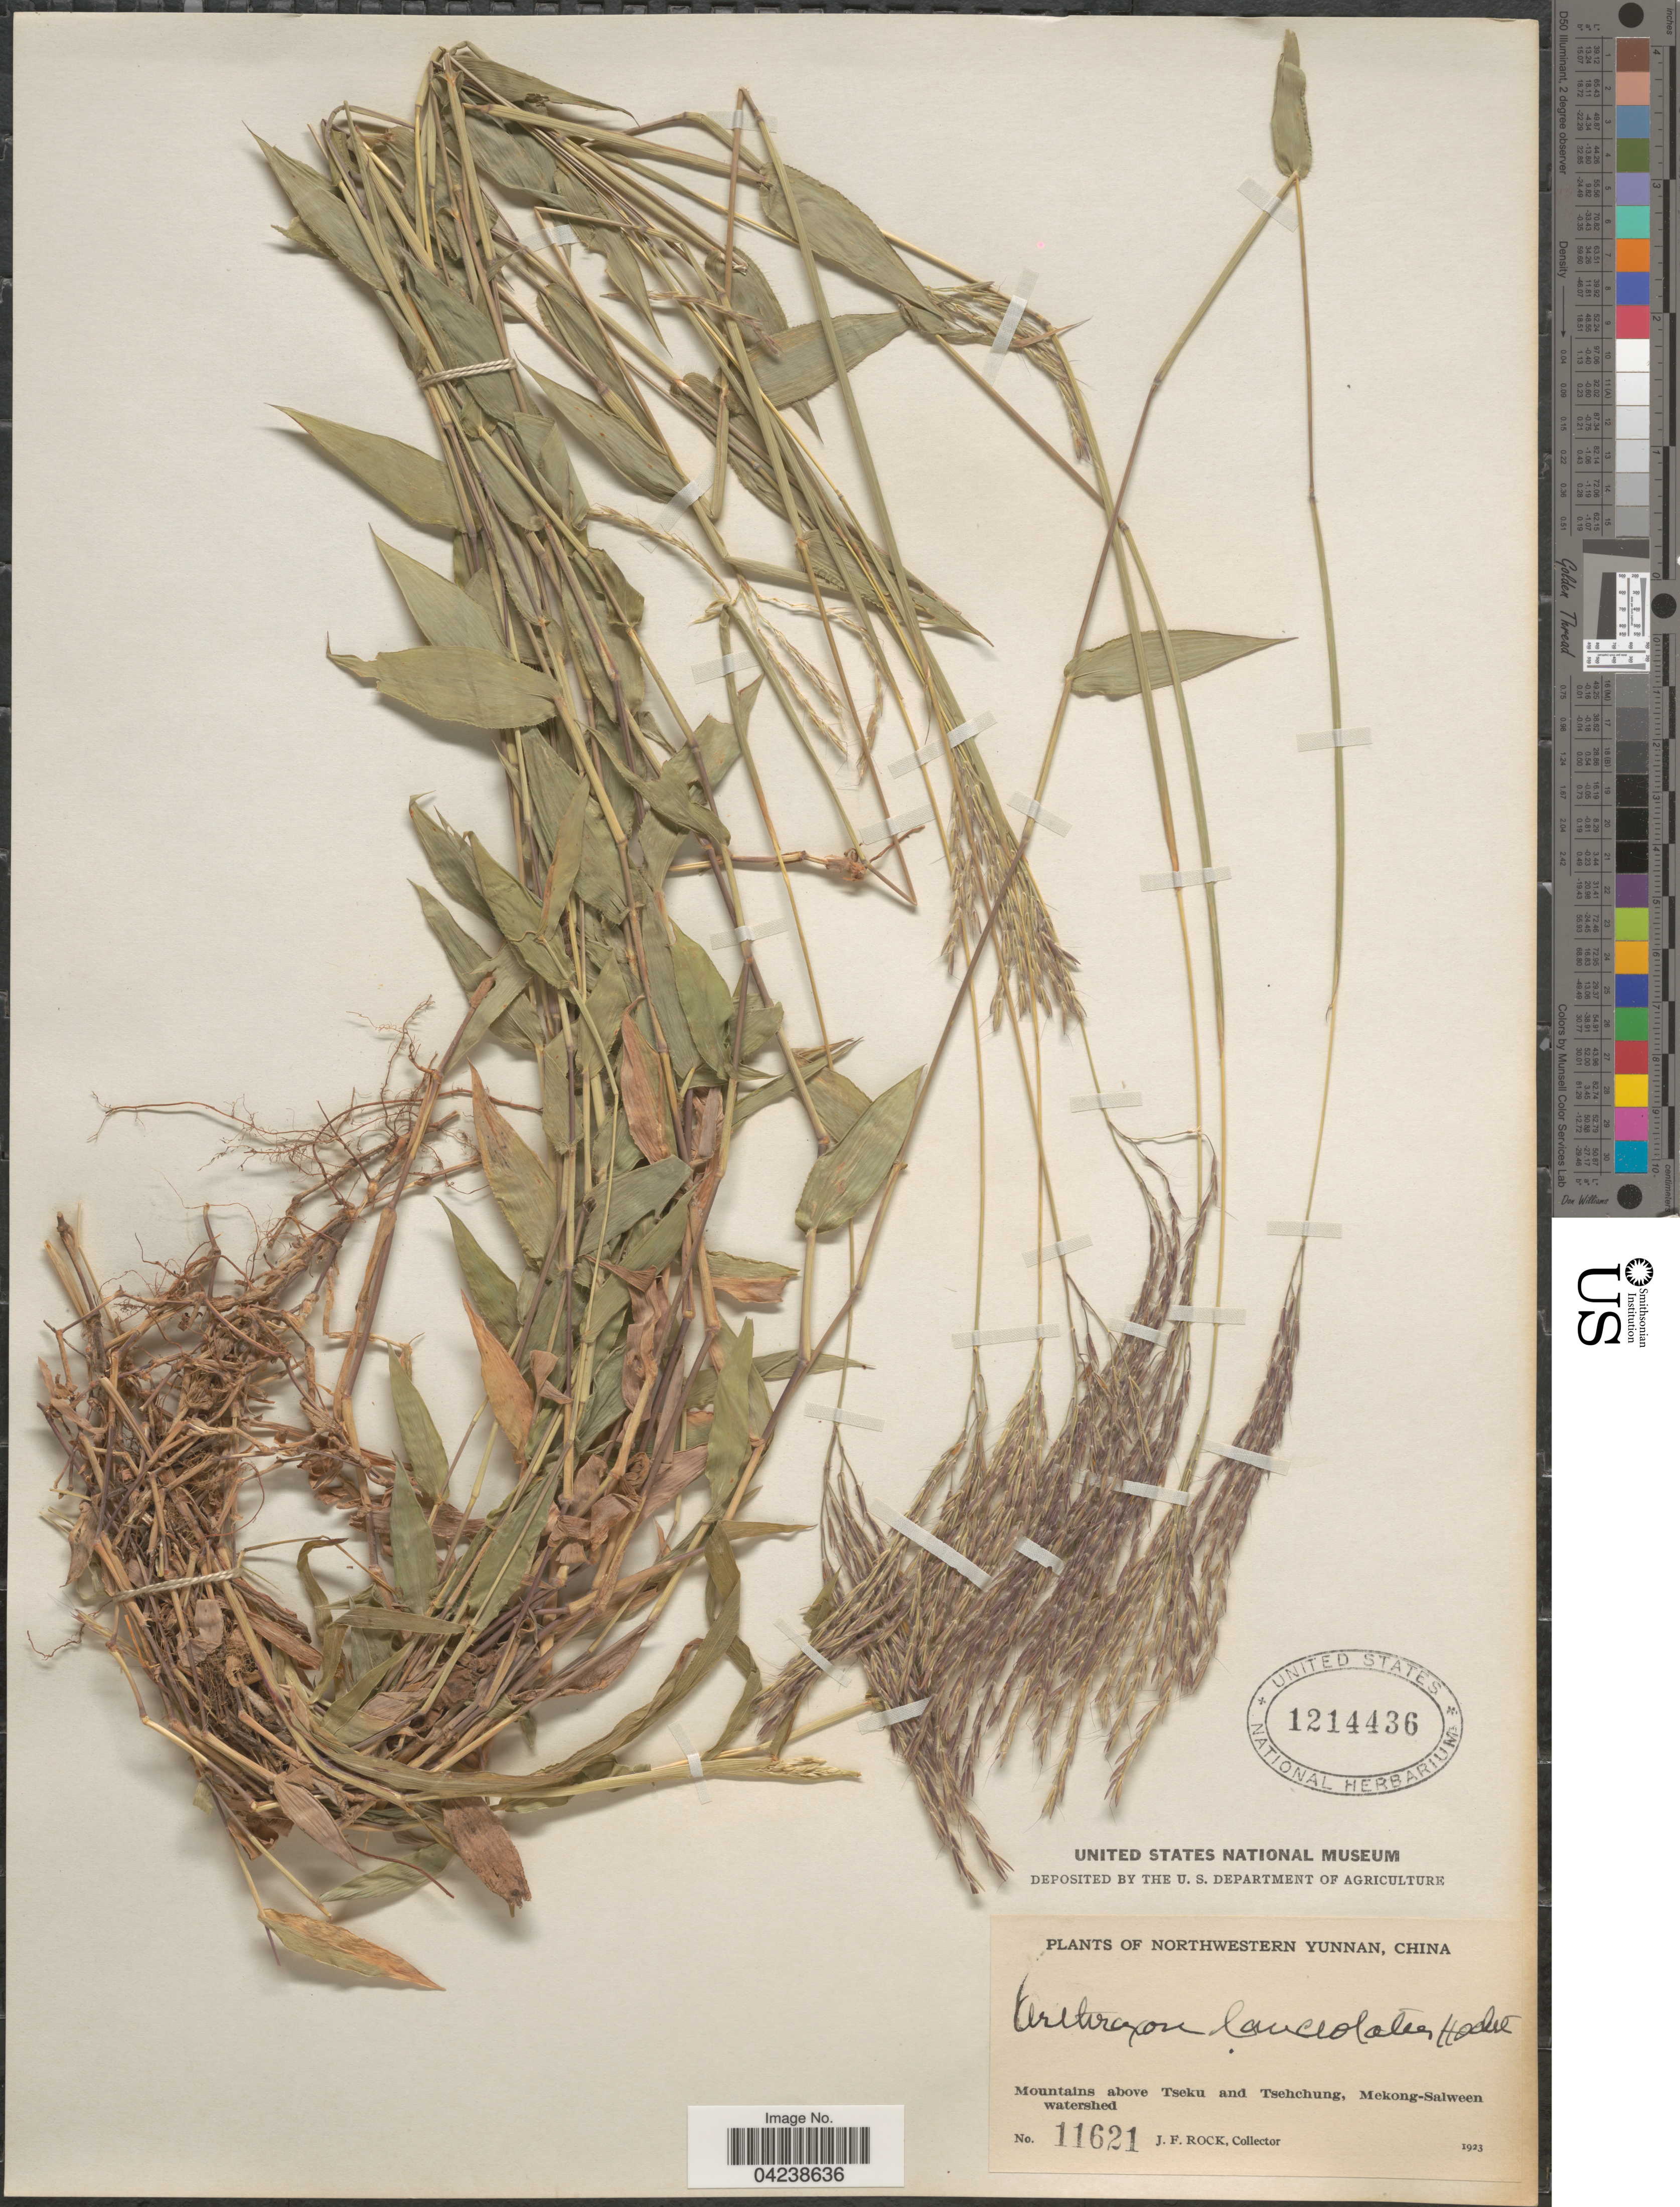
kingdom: Plantae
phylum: Tracheophyta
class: Liliopsida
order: Poales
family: Poaceae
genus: Arthraxon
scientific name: Arthraxon lanceolatus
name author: (Roxb.) Hochst.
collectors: J. Rock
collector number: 11621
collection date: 1923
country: China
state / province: Yunnan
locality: Northwestern Yunnan. Mountains above Tseku and Tsehchung, Mekong-Salween watershed.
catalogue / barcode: US 1214436